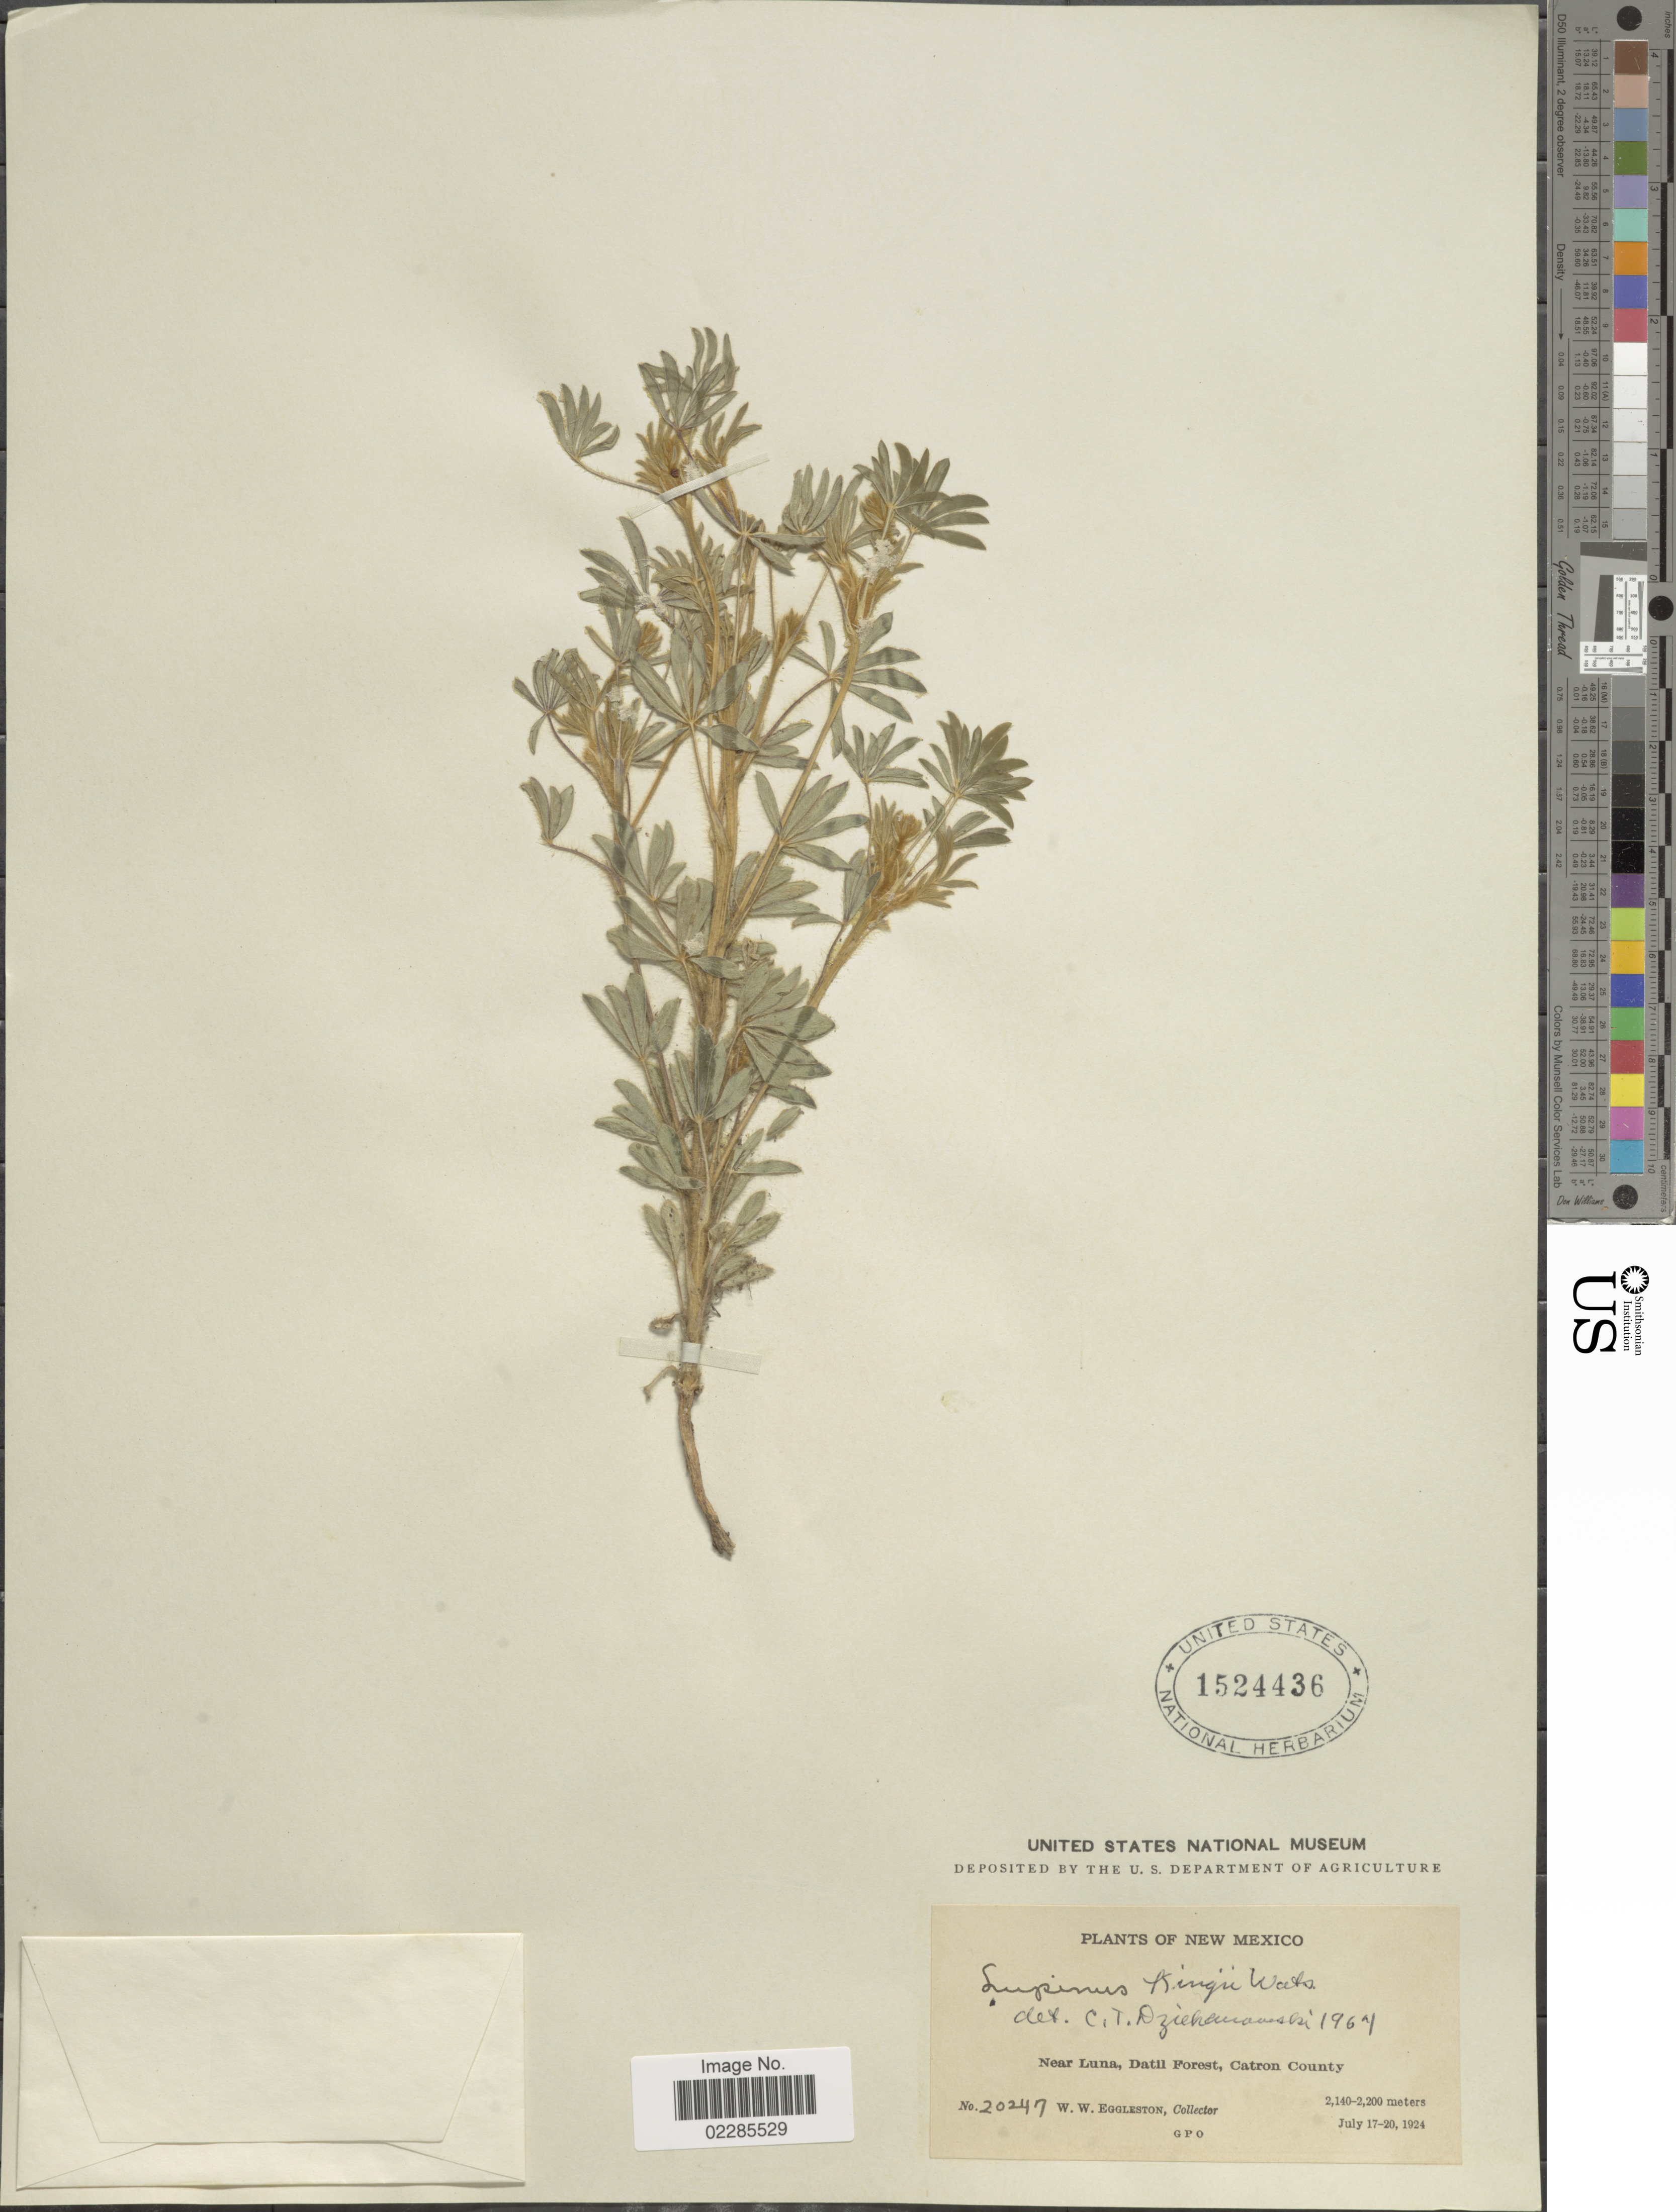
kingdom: Plantae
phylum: Tracheophyta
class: Magnoliopsida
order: Fabales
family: Fabaceae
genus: Lupinus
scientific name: Lupinus kingii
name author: S. Watson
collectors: W. W. Eggleston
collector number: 20247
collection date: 1924-07-17/1924-07-20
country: United States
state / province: New Mexico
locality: Near Luna, Datil Forest, Catron County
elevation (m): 2140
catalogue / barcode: US 1524436